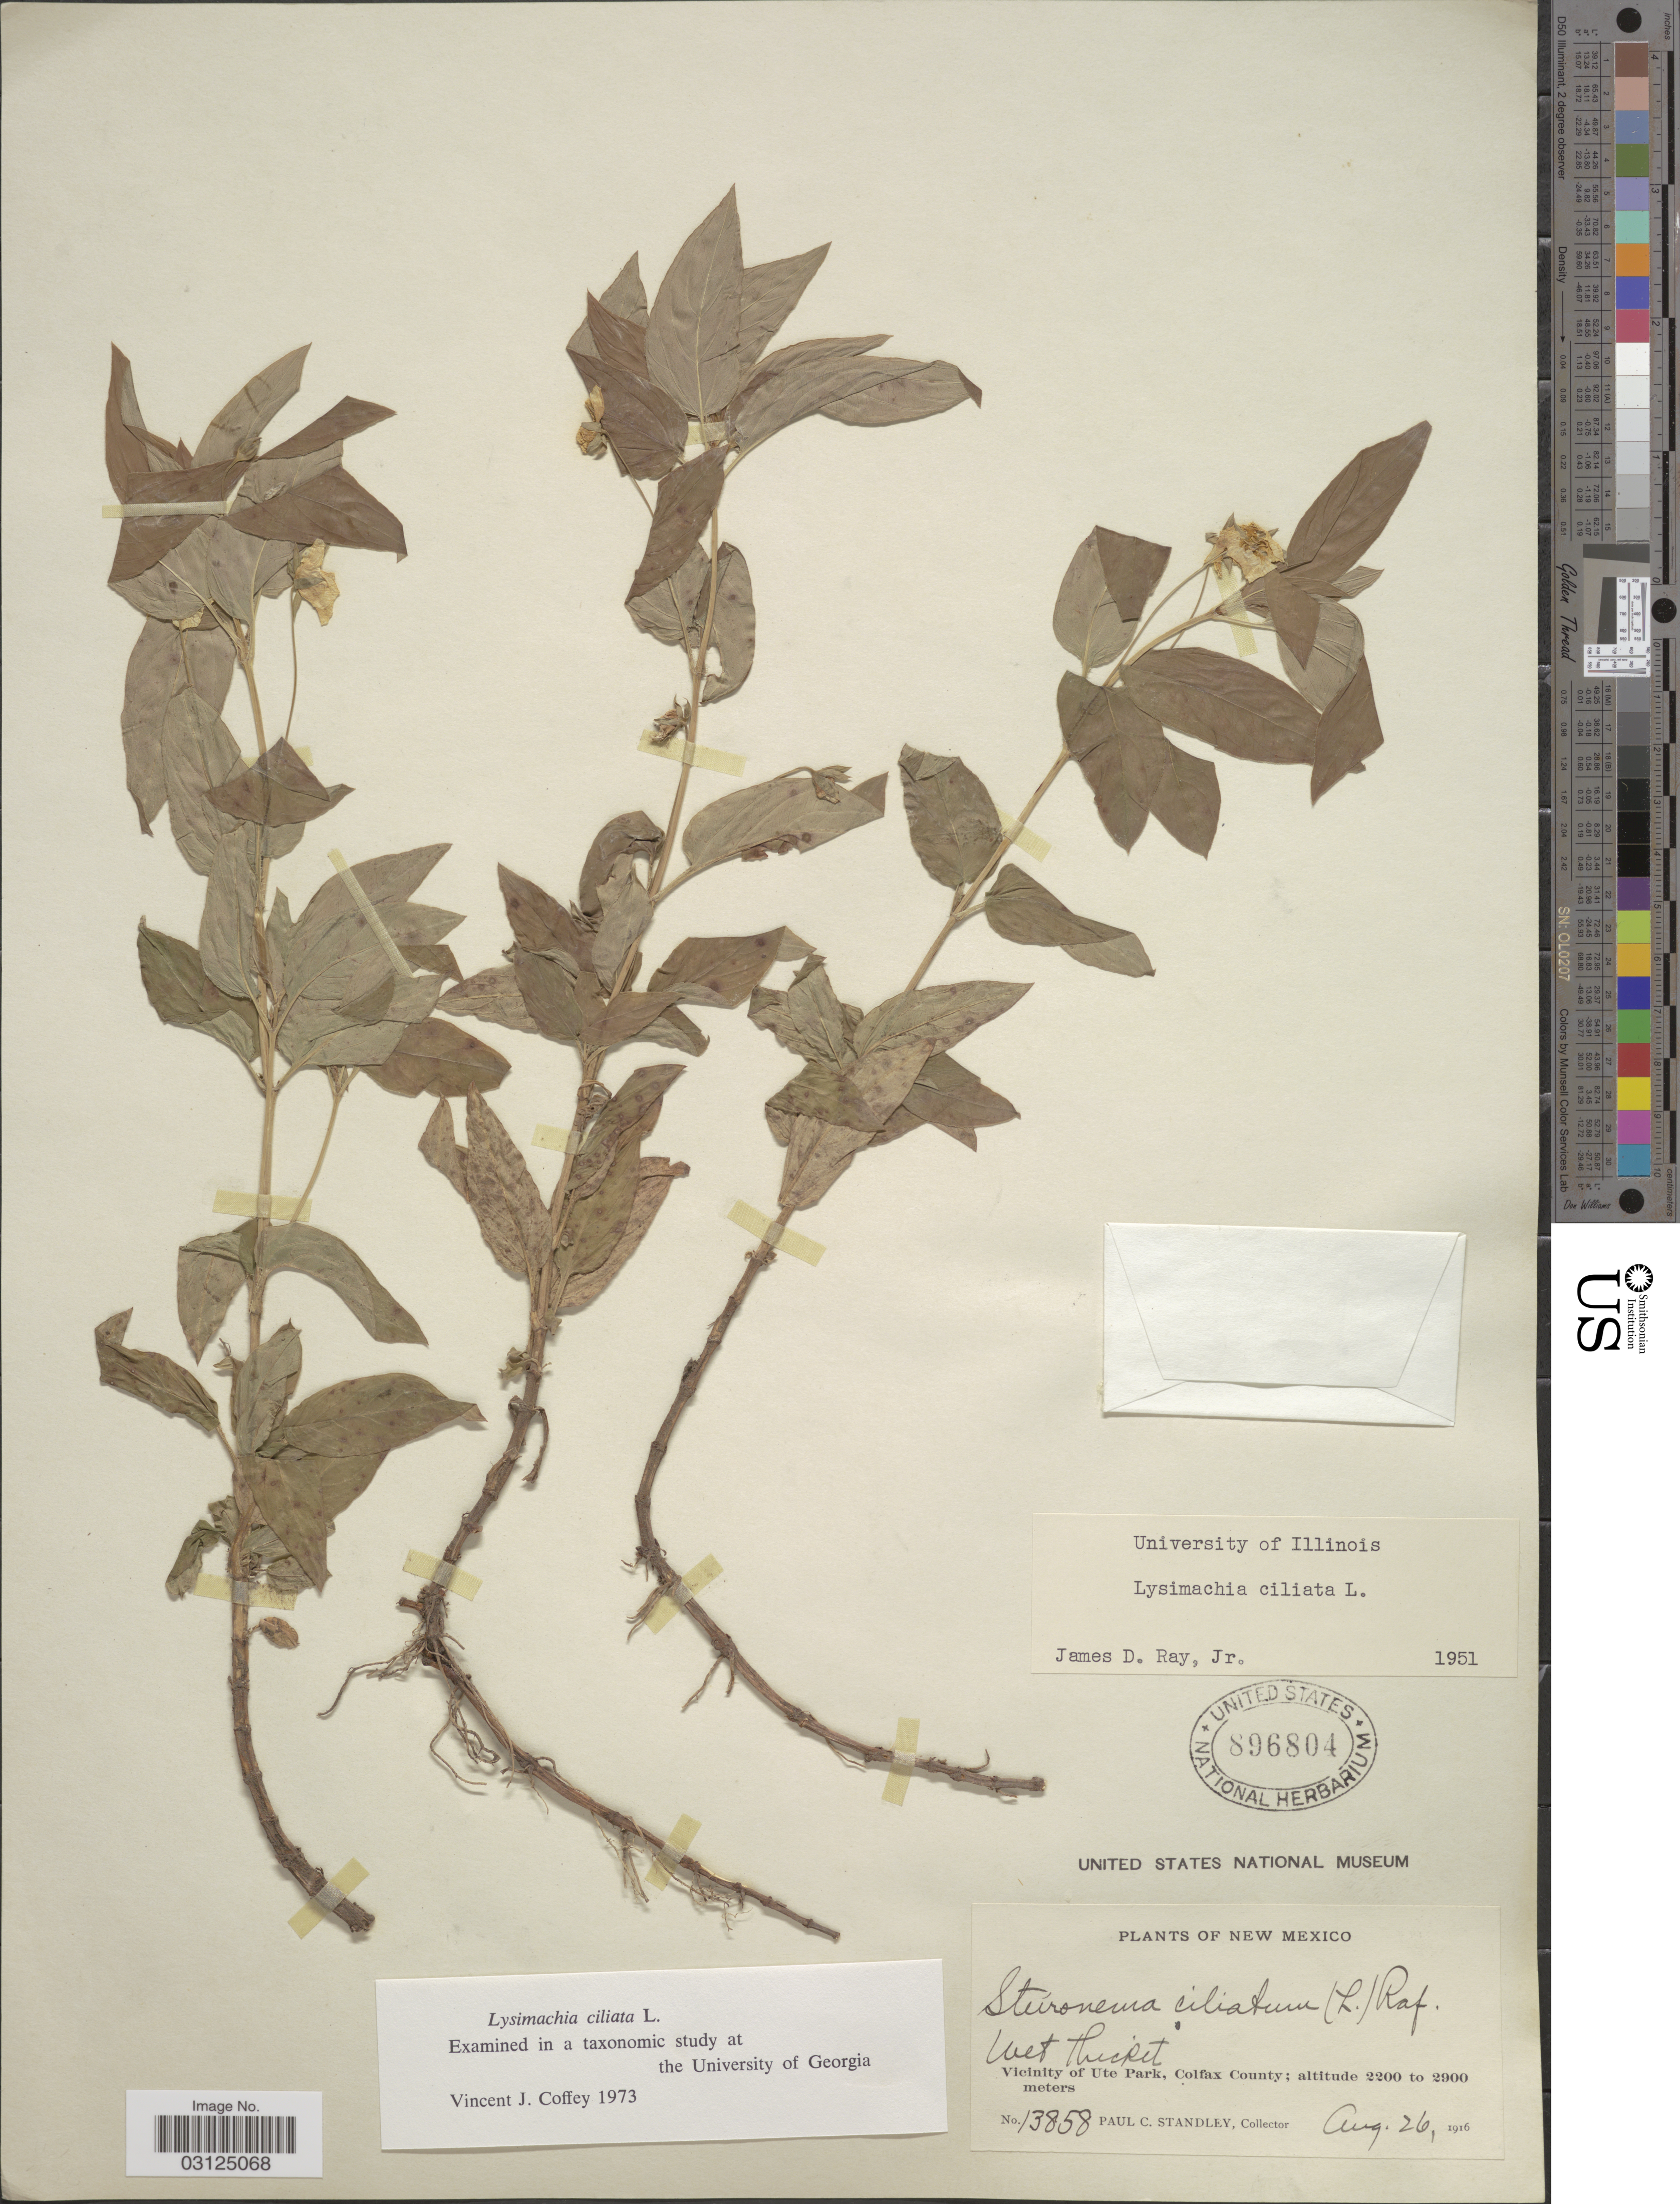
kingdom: Plantae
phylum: Tracheophyta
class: Magnoliopsida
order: Ericales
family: Primulaceae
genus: Lysimachia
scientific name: Lysimachia ciliata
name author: L.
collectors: P. C. Standley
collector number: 13858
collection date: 1916-08-26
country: United States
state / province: New Mexico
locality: Vicinity of Ute Park, Colfax County.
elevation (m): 2200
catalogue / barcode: US 896804